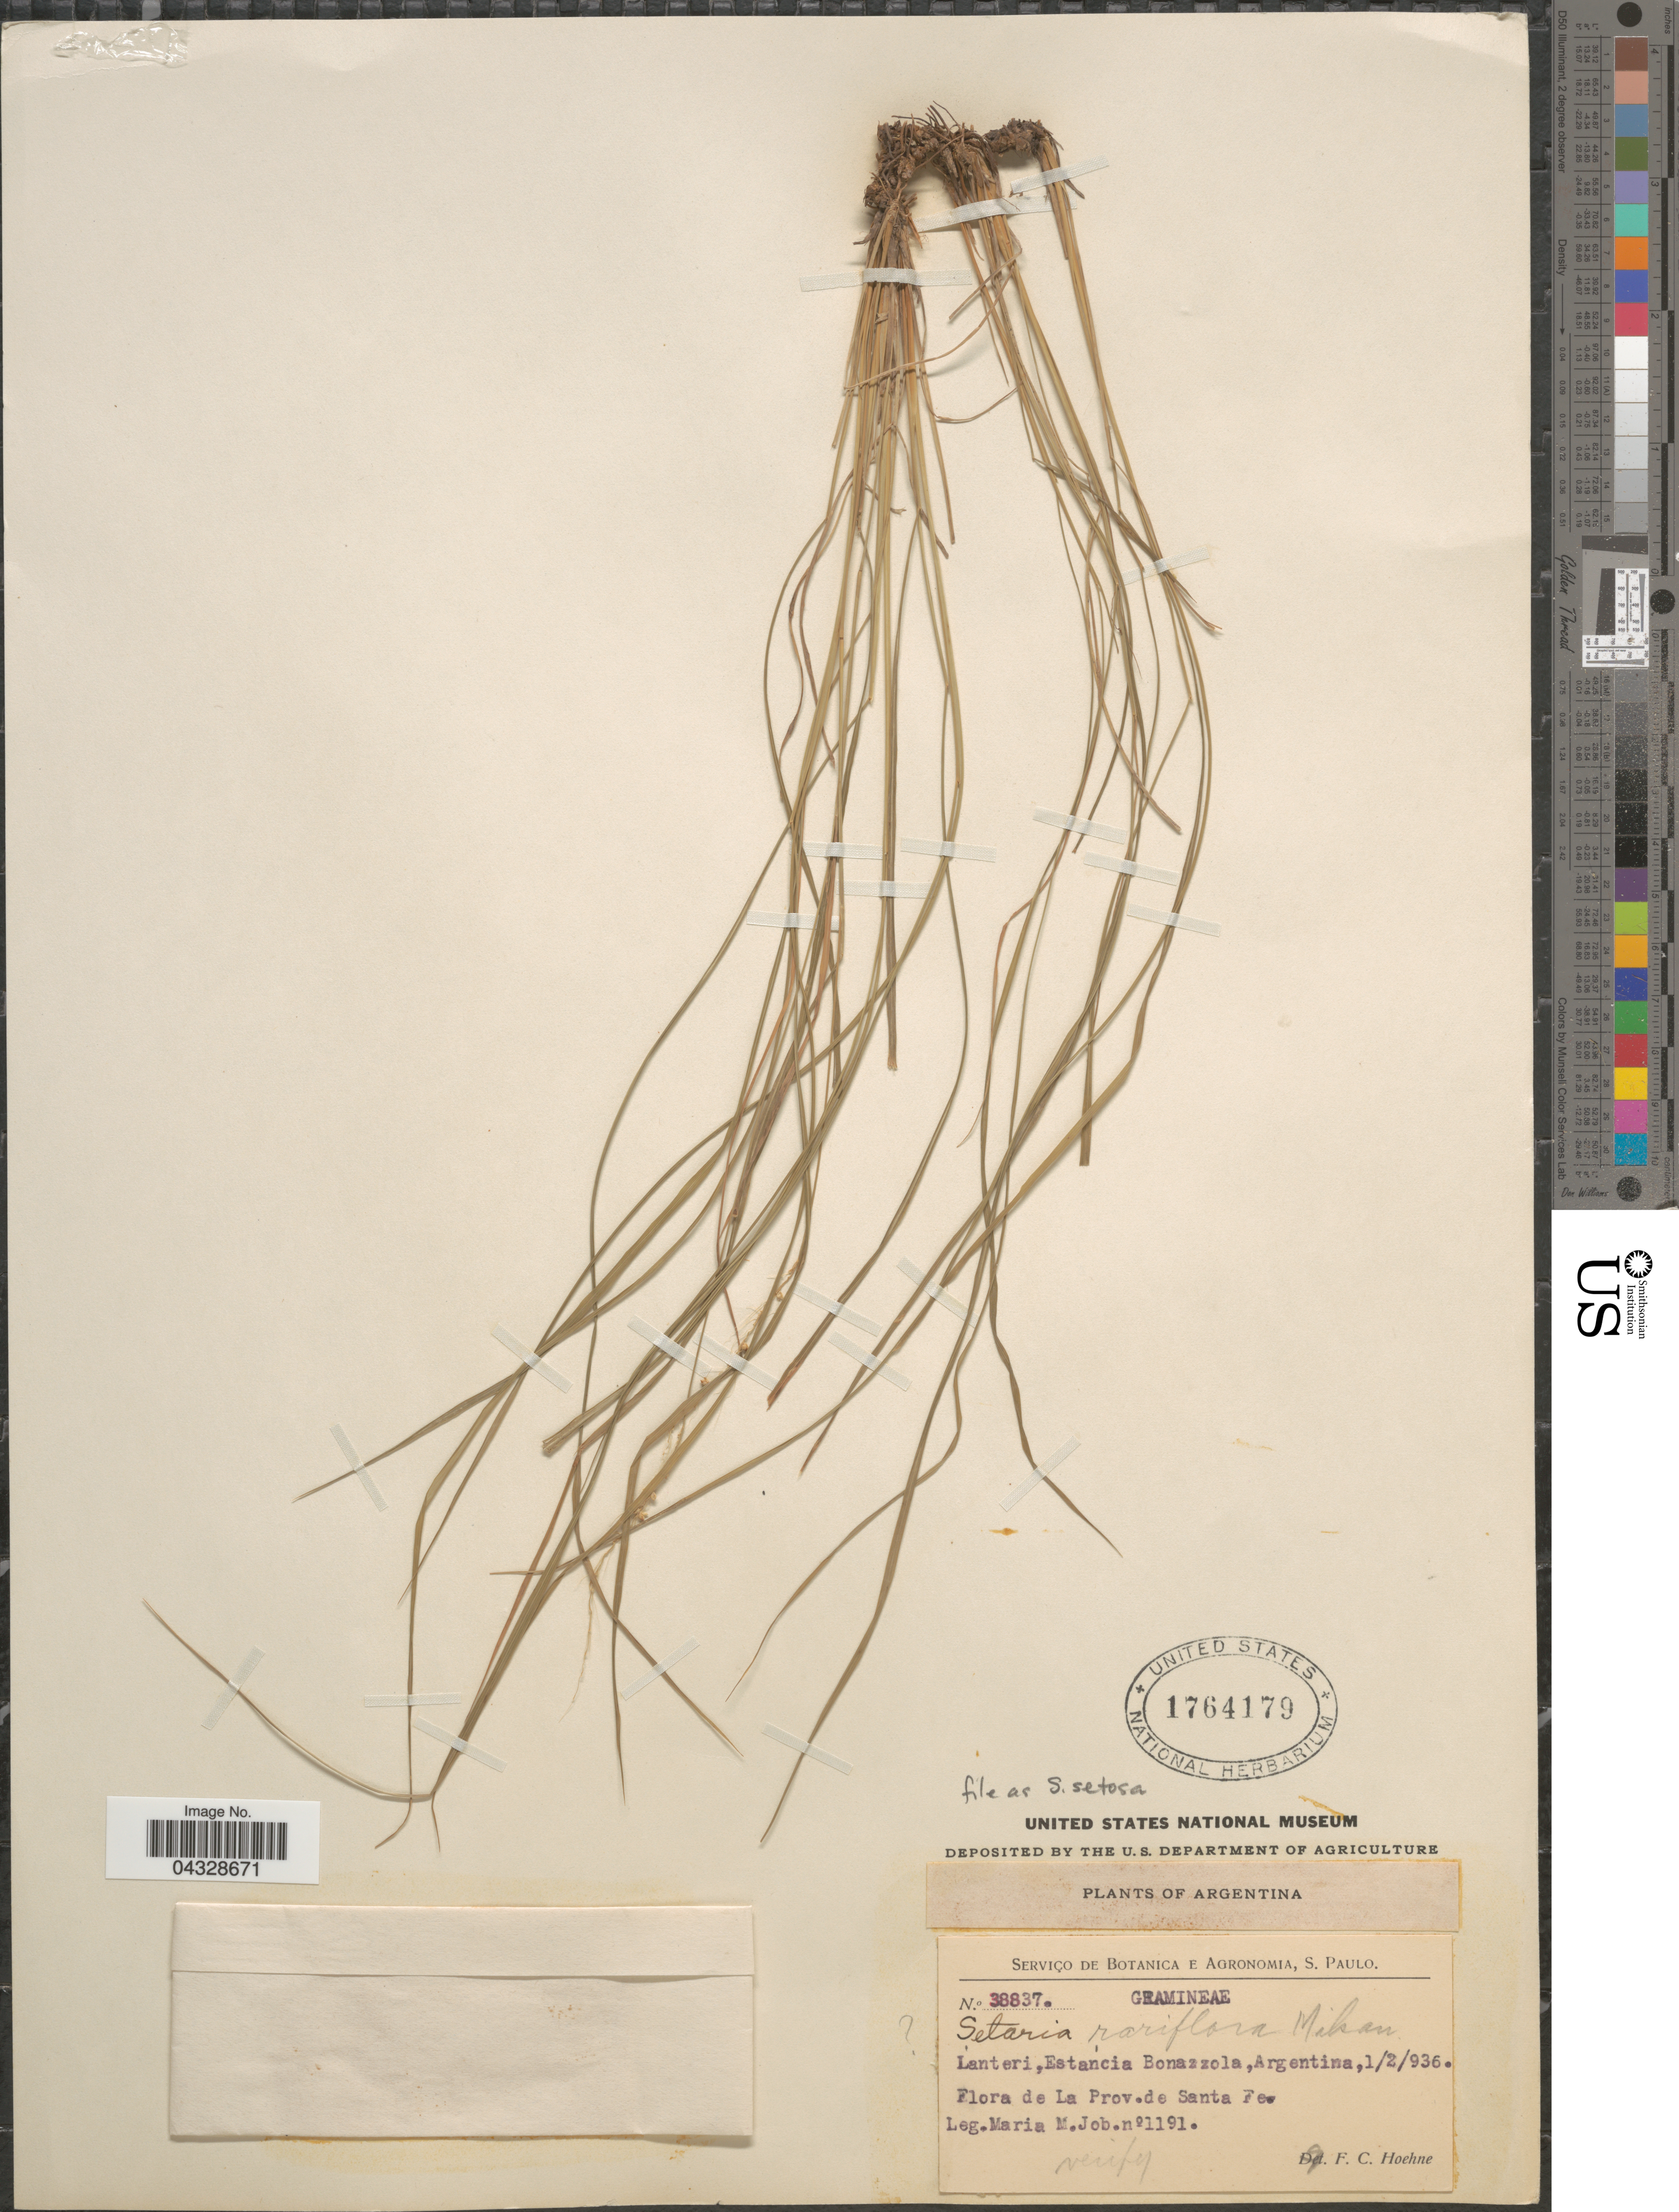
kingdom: Plantae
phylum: Tracheophyta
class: Liliopsida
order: Poales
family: Poaceae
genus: Setaria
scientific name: Setaria setosa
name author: (Sw.) P. Beauv.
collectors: M. Job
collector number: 1191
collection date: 1936-02-01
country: Argentina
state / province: Santa Fe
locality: Lanteri, Estancia Bonazzola.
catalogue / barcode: US 1764179